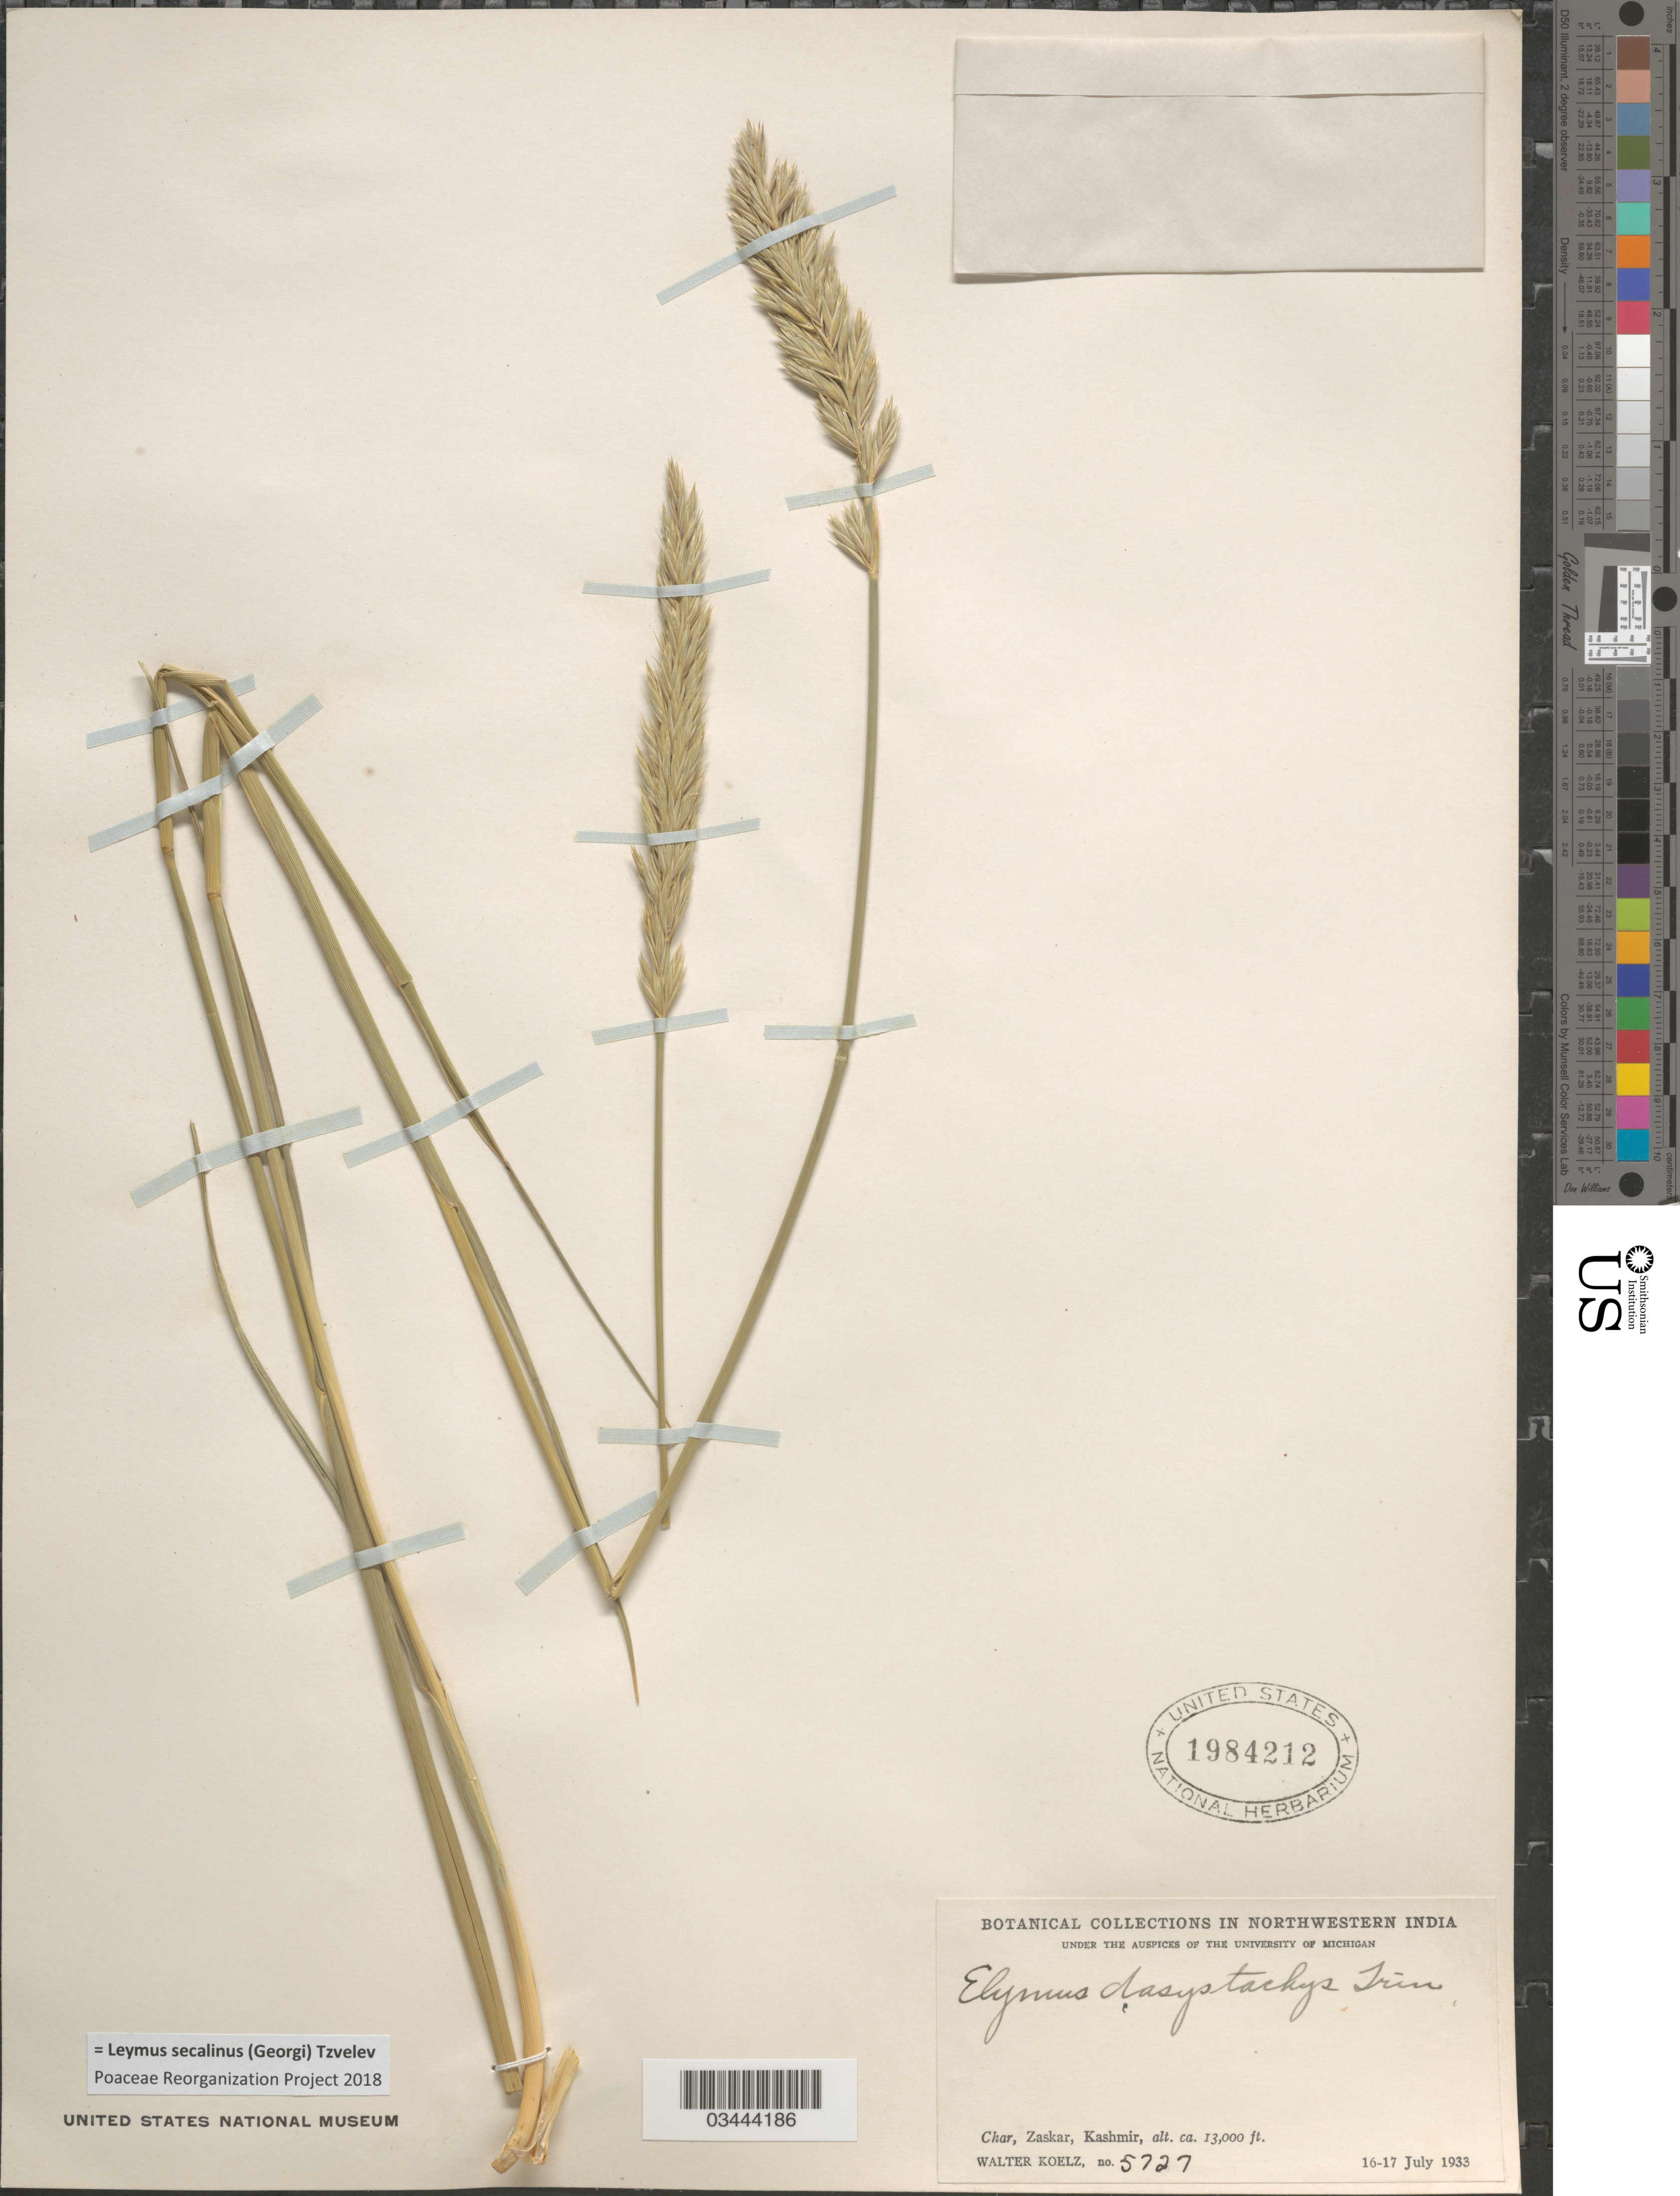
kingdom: Plantae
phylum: Tracheophyta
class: Liliopsida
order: Poales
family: Poaceae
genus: Leymus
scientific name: Leymus secalinus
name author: (Georgi) Tzvelev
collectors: W. N. Koelz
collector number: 5727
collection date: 1933-07-16/1933-07-17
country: India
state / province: Jammu and Kashmir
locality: Northwestern India. Char, Zaskar. Kashmir.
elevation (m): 3962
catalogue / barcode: US 1984212